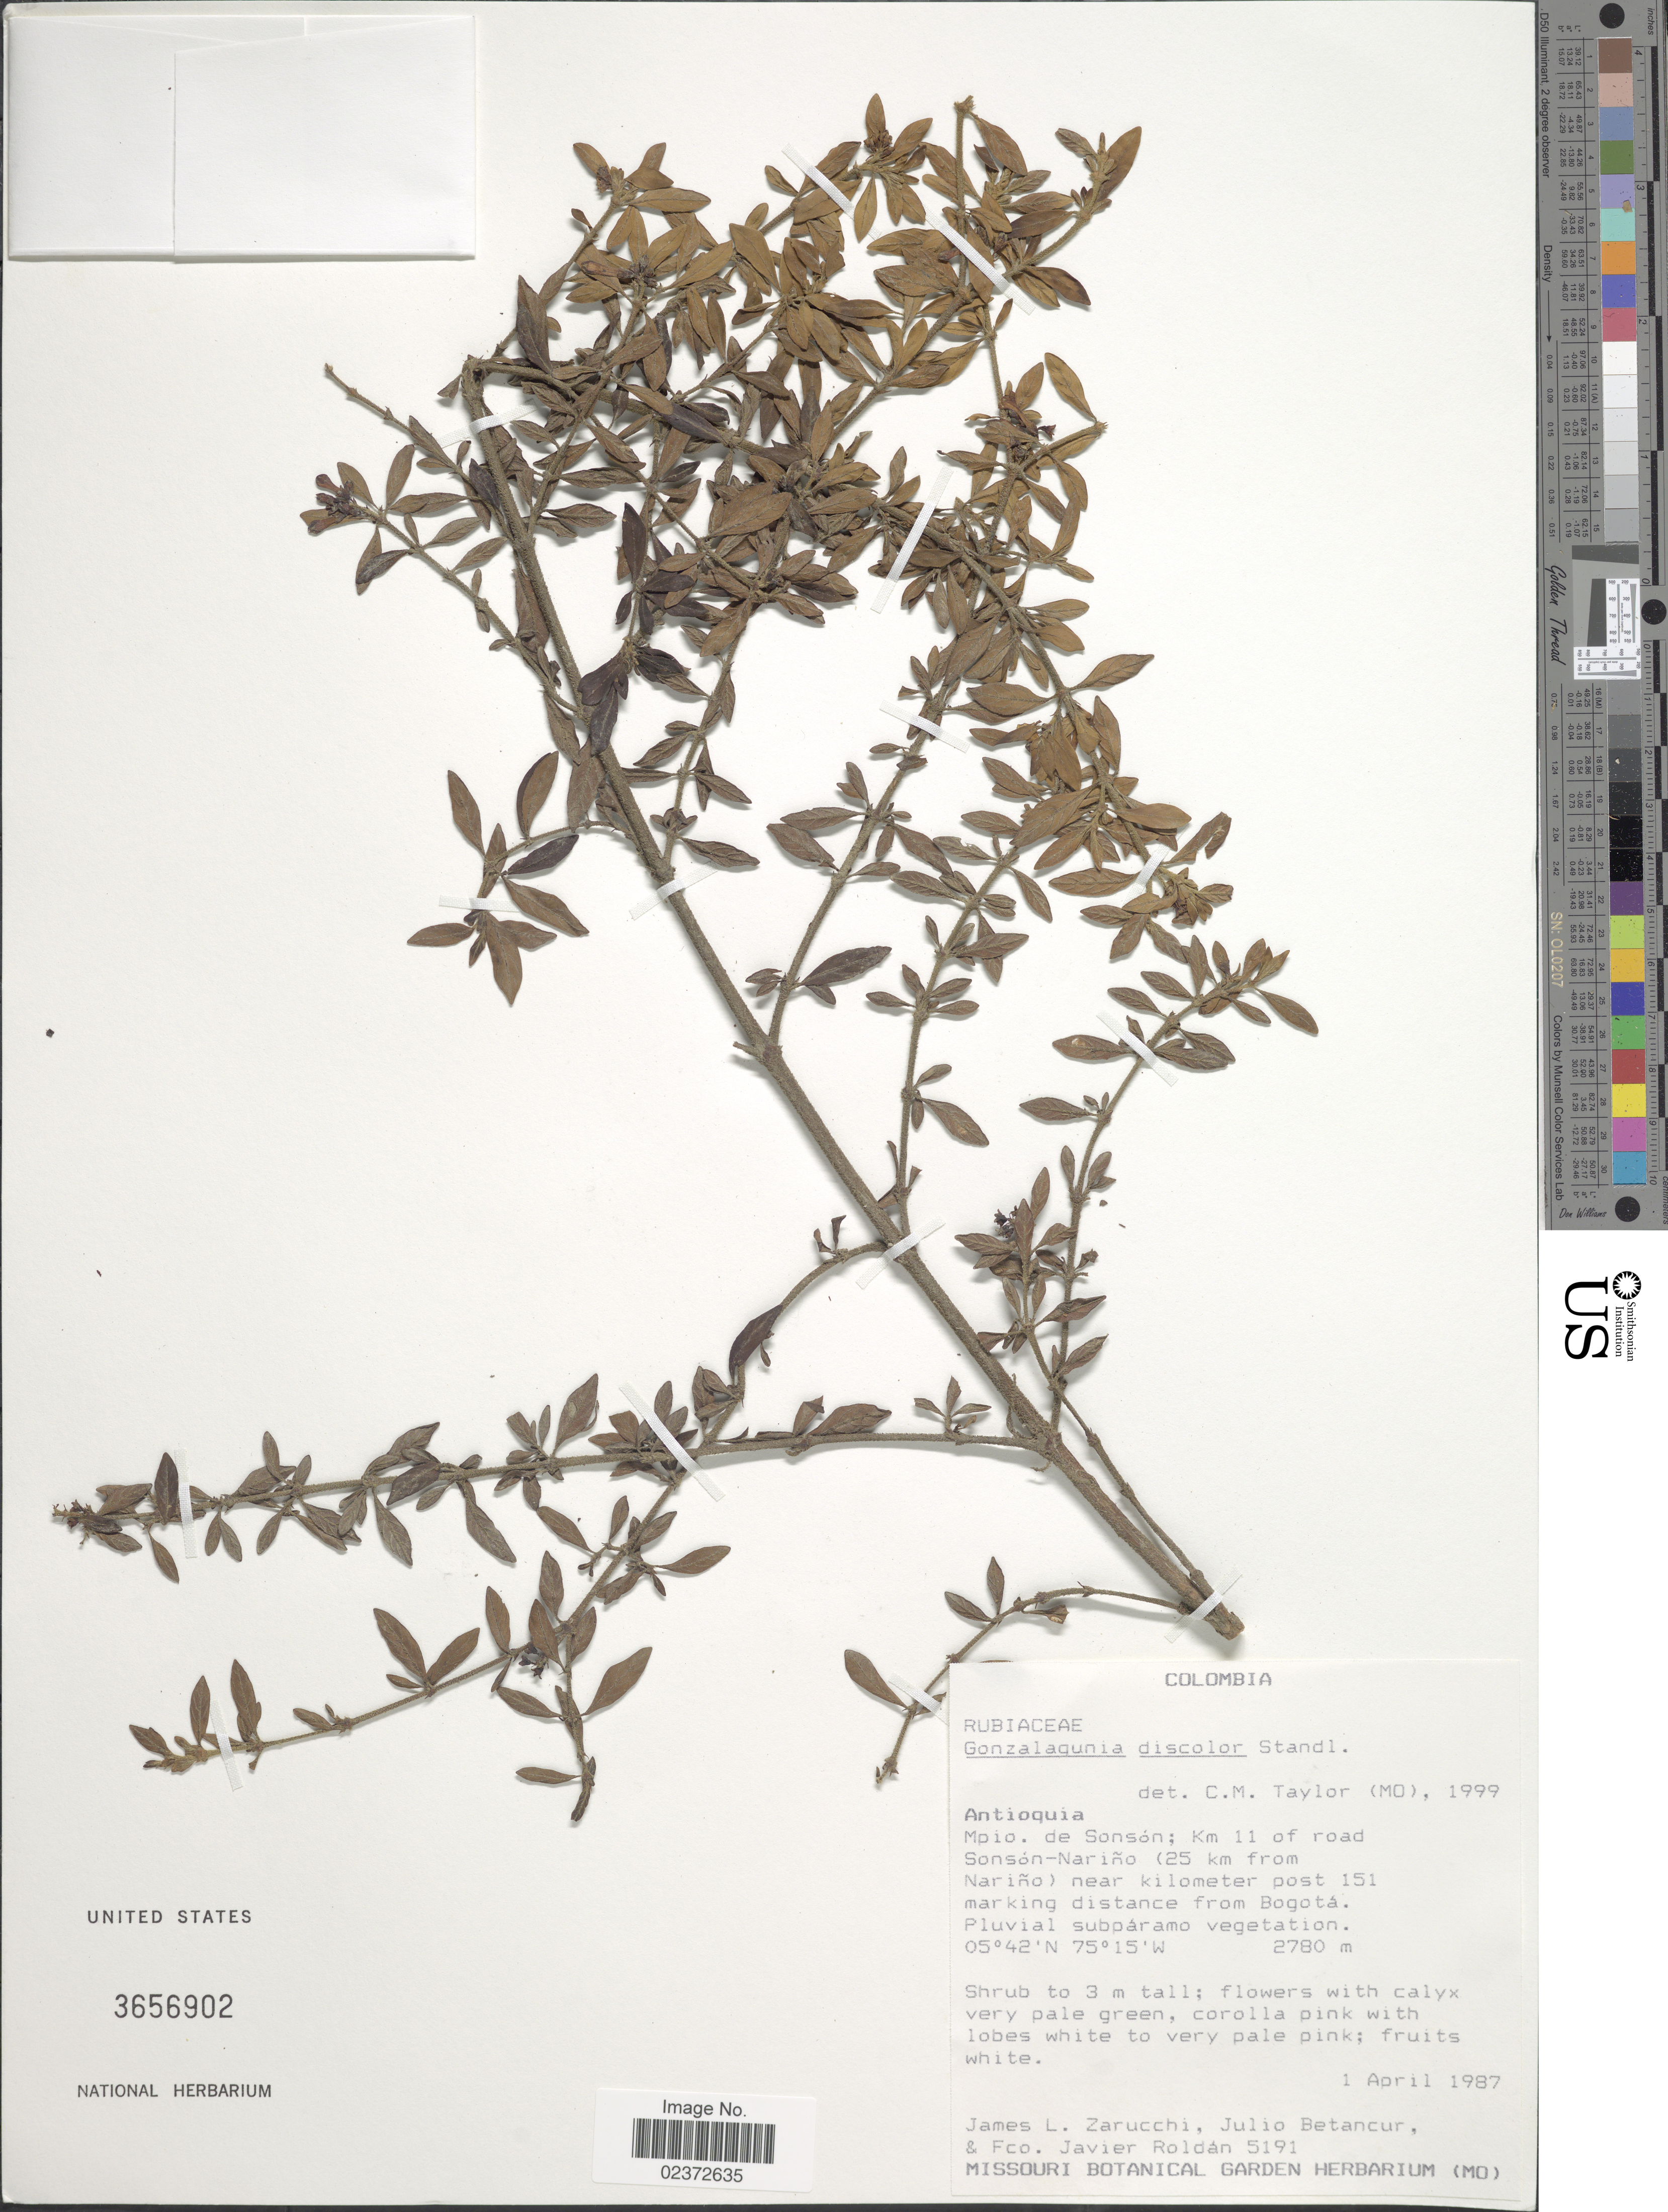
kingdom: Plantae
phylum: Tracheophyta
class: Magnoliopsida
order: Gentianales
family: Rubiaceae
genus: Gonzalagunia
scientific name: Gonzalagunia discolor var. discolor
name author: Standl.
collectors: J. L. Zarucchi, J. Betancur & F. J. Roldán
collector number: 5191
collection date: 1987-04-01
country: Colombia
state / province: Antioquia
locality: Moio. de Sonson; Km 11 of road Sonson-Narino (25 km from Narino) near kilometer post 151 marking distance from Bogota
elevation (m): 2780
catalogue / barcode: US 3656902